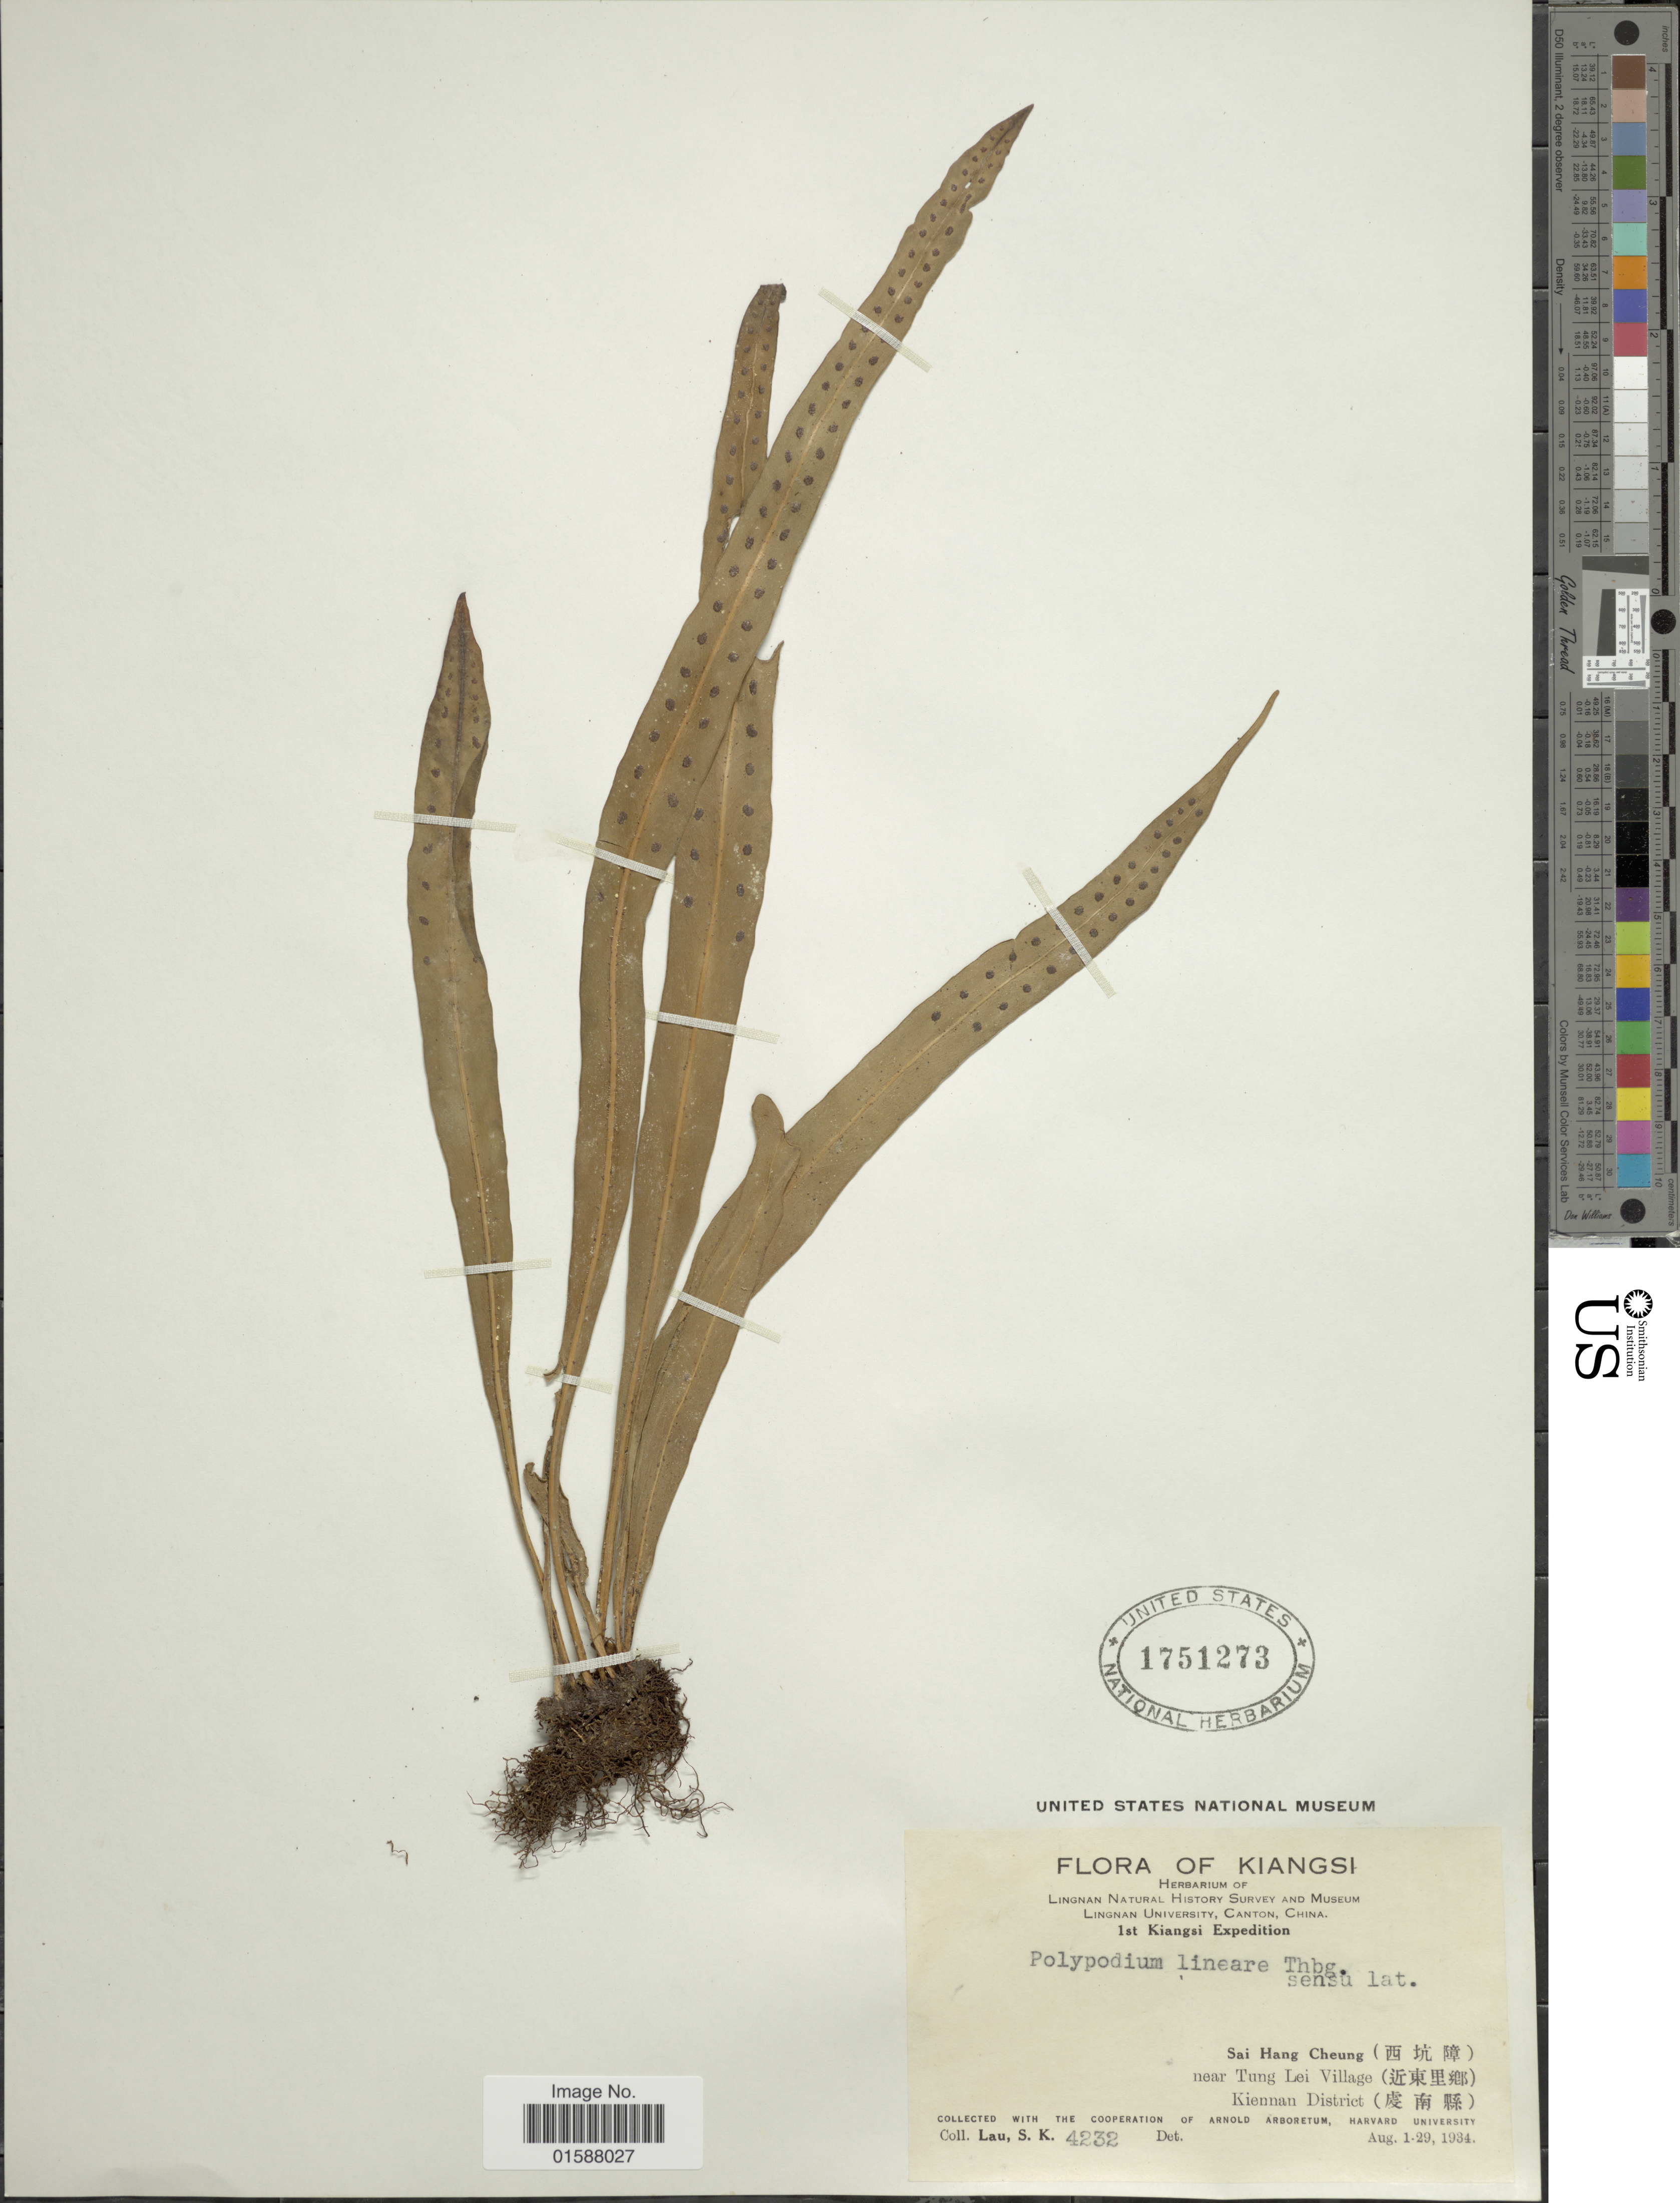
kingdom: Plantae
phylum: Tracheophyta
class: Polypodiopsida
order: Polypodiales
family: Polypodiaceae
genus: Lepisorus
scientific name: Lepisorus thunbergianus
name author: (Kaulf.) Ching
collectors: S. K. Lau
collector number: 4232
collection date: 1934-08-01/1934-08-29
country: China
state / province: Jiangxi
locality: Kiangsi. Sai Hang Cheung. near Tung Lei Village. Kiennan District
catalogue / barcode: US 1751273